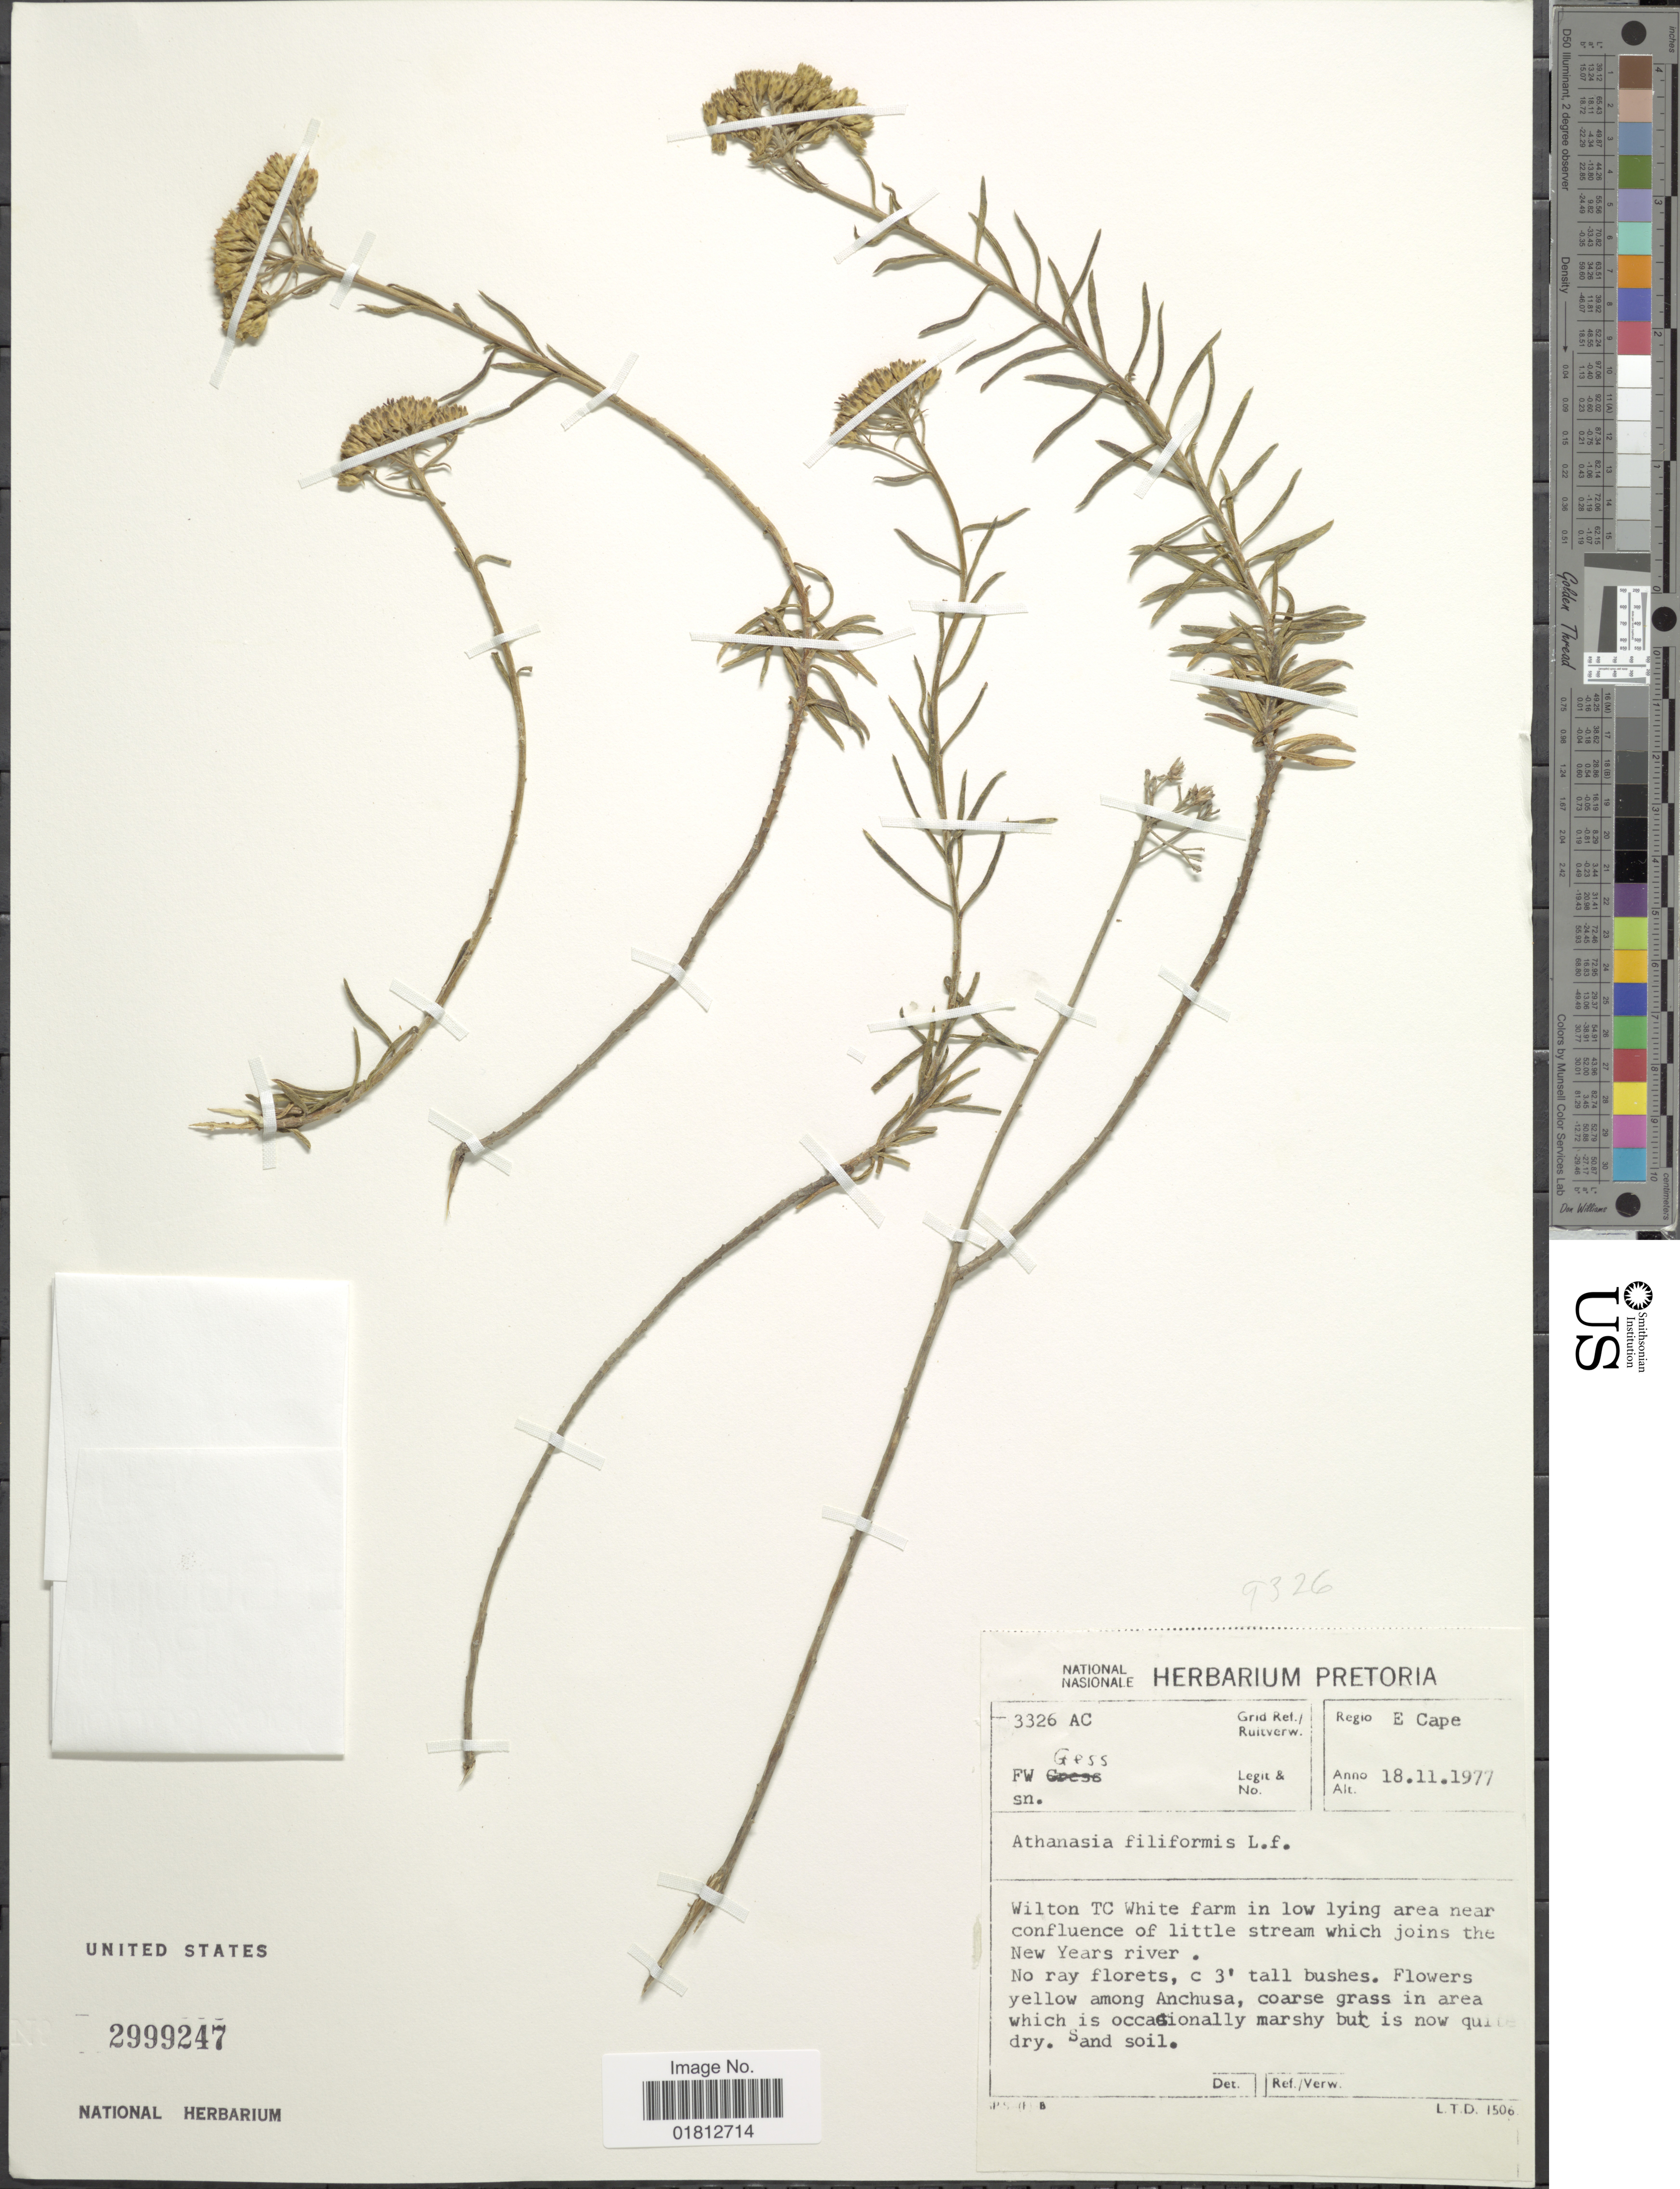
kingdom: Plantae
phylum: Tracheophyta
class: Magnoliopsida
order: Asterales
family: Asteraceae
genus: Athanasia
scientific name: Athanasia filiformis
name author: L. f.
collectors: F. Gess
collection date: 1977-11-18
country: South Africa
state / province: Eastern Cape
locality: E Cape, Wilton TC White farm in low lying area near confluence of little stream which joins the New Years river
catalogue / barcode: US 2999247